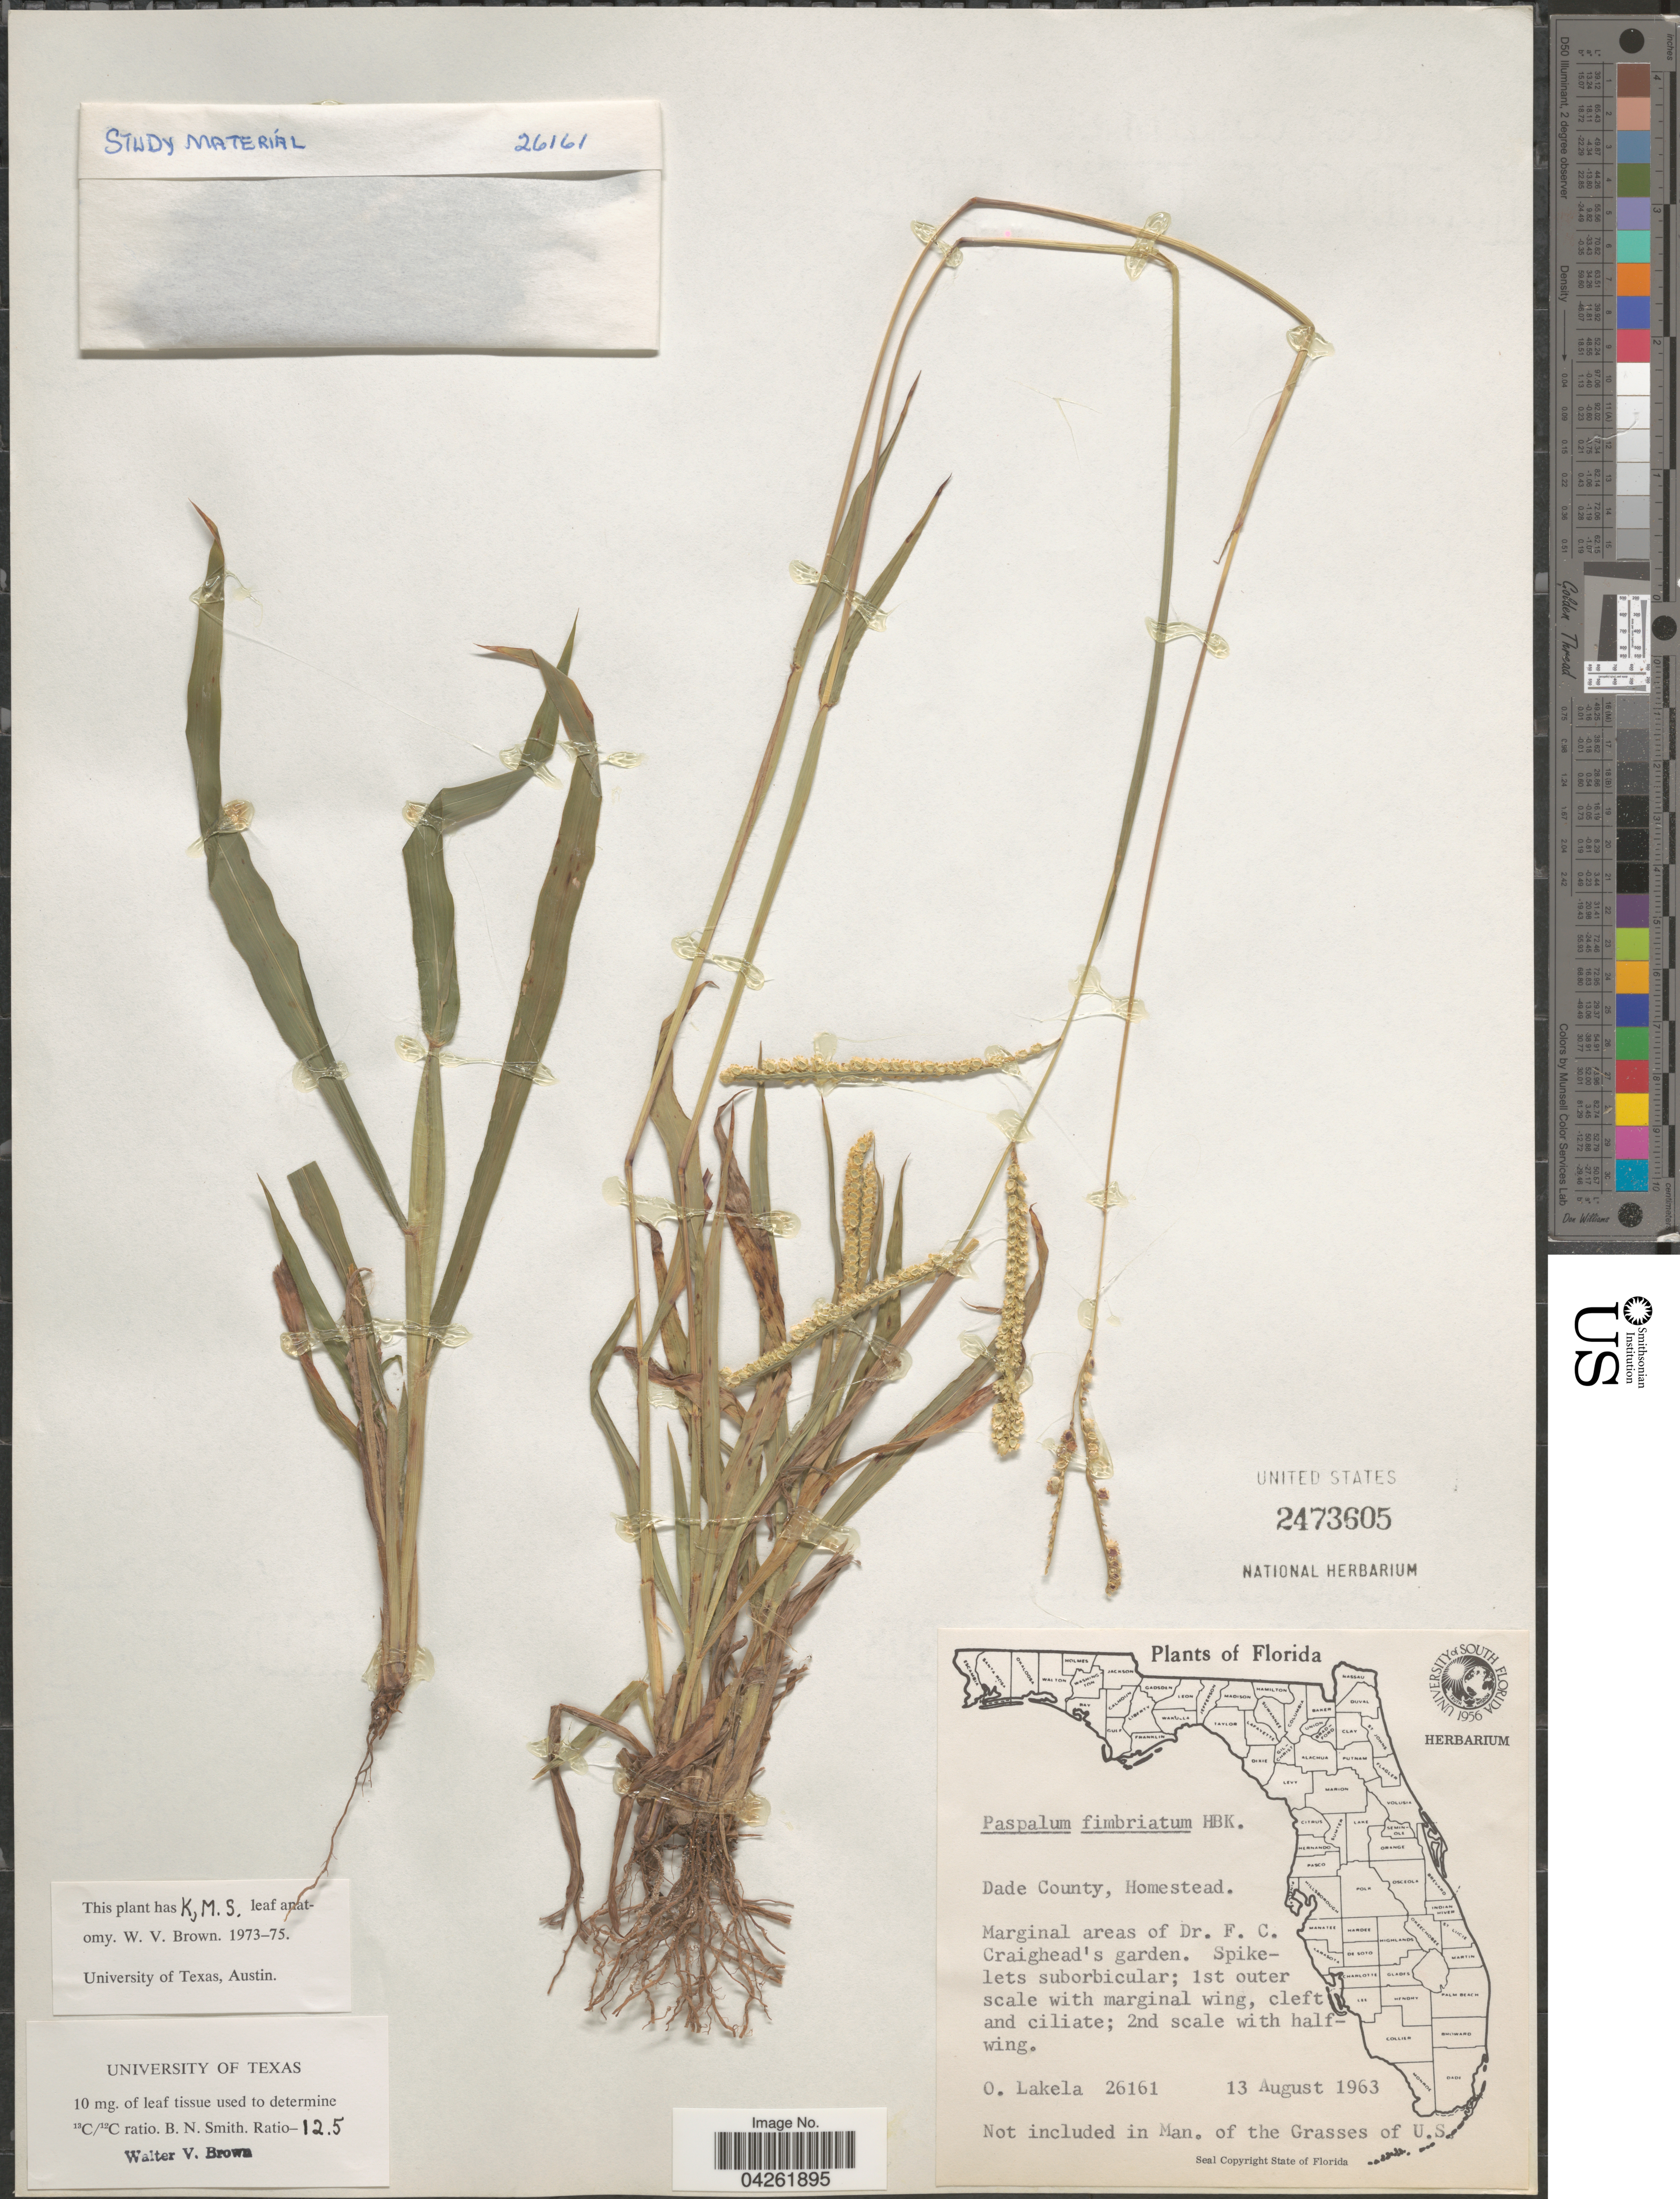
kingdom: Plantae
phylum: Tracheophyta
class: Liliopsida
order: Poales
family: Poaceae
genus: Paspalum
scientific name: Paspalum fimbriatum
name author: Kunth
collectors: O. Lakela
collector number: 26161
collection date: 1963-08-13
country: United States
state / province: Florida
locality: Dade County, Homestead. Marginal areas of Dr. F.C. Craighead's garden.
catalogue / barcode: US 2473605